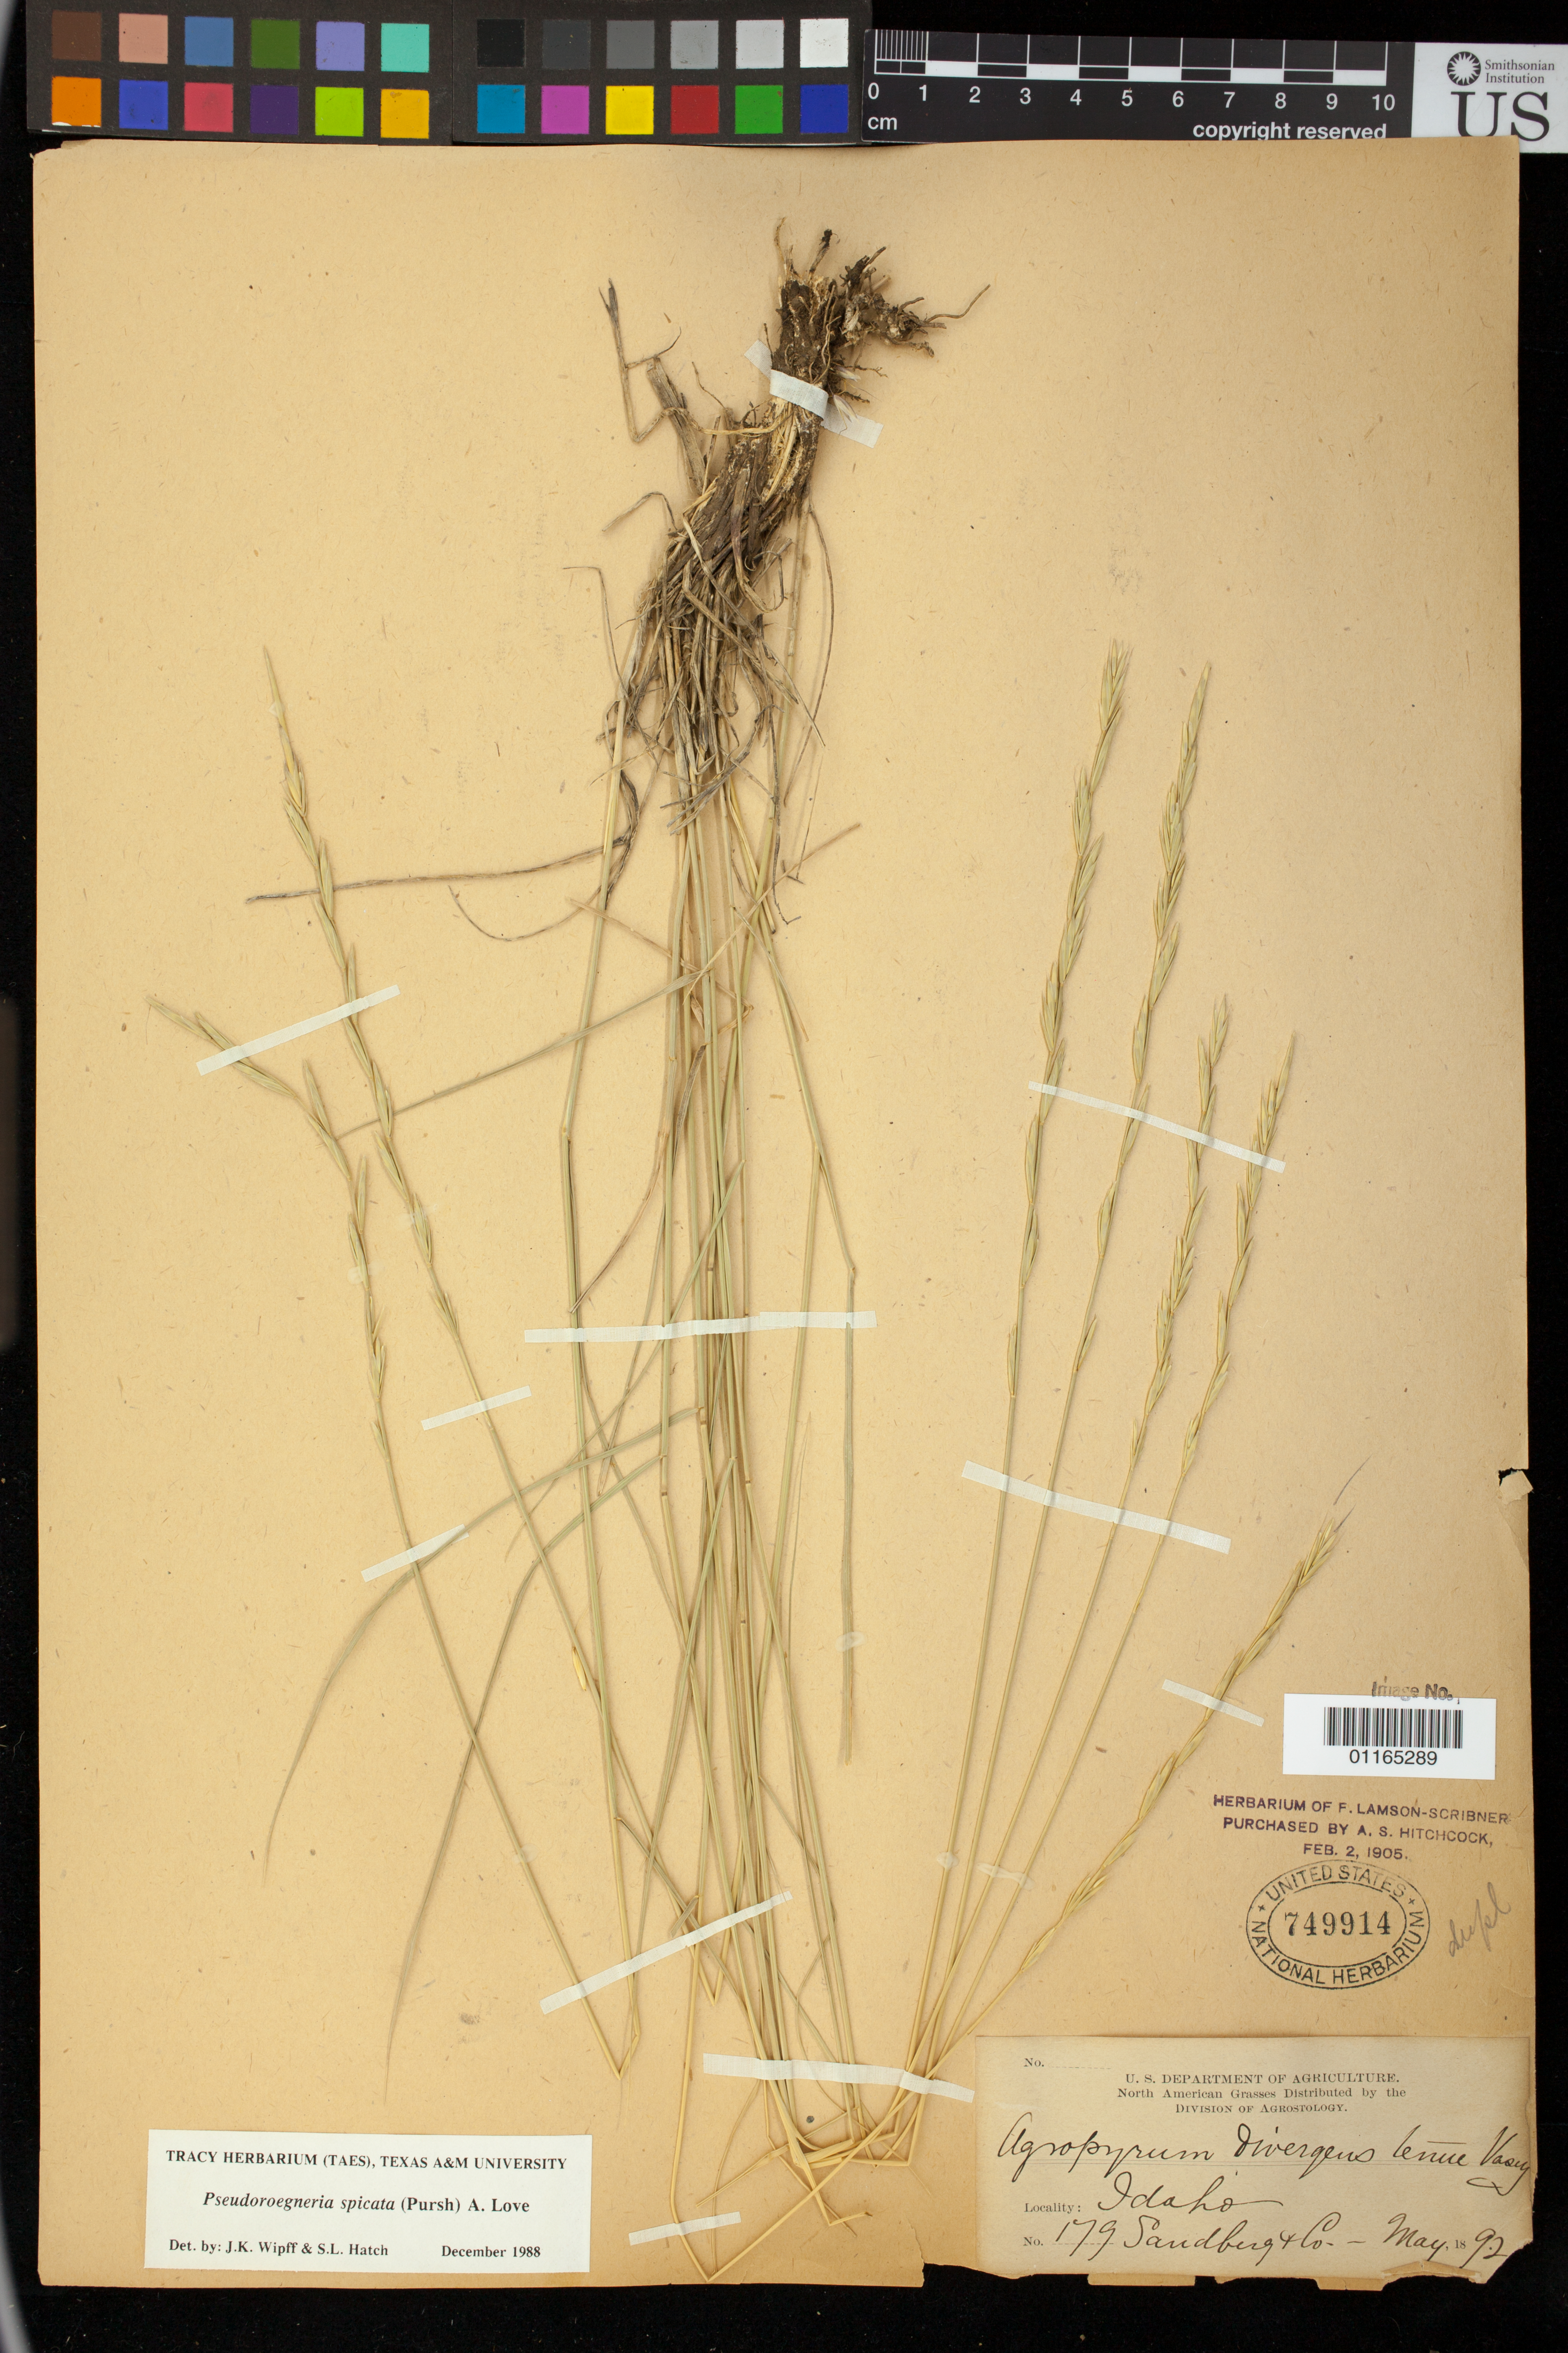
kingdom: Plantae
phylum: Tracheophyta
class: Liliopsida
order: Poales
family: Poaceae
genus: Agropyron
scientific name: Agropyron divergens var. inerme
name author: Scribn. & J.G. Sm.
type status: Syntype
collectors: J. H. Sandberg, A. A. Heller & D. McDougal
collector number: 179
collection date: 1892-05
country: United States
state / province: Idaho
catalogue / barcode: US 749914